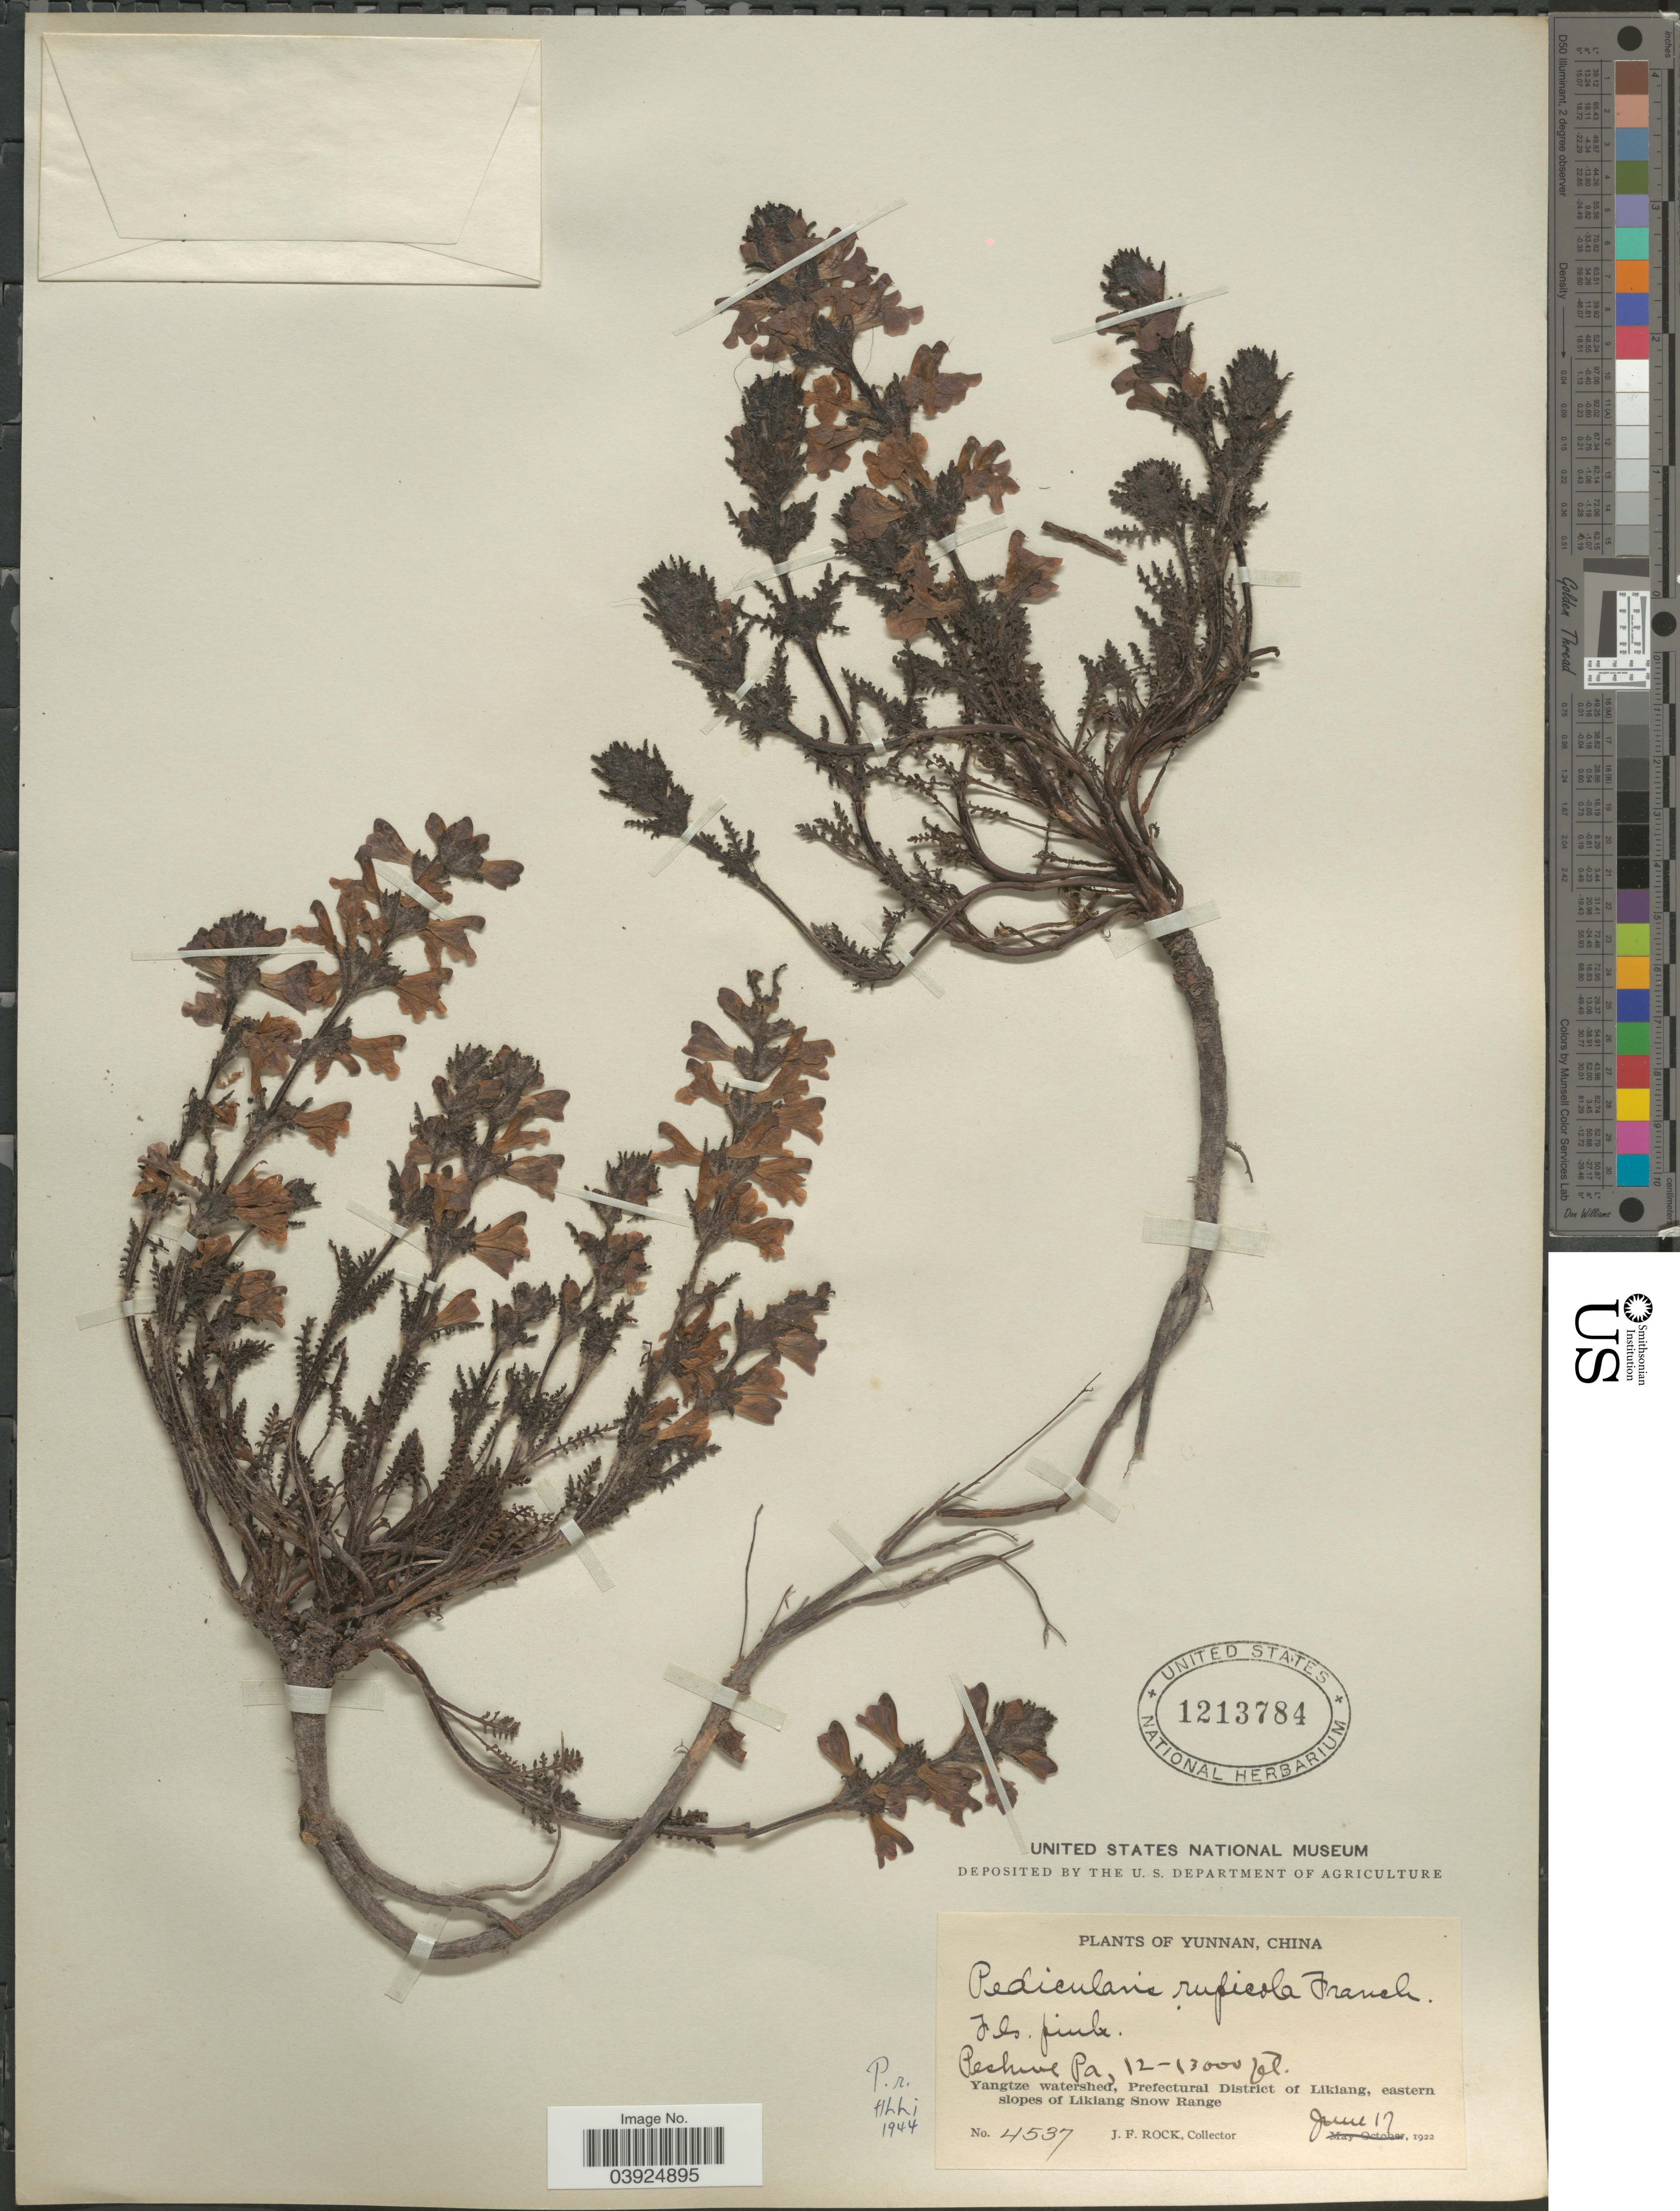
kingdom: Plantae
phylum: Tracheophyta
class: Magnoliopsida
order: Lamiales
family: Orobanchaceae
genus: Pedicularis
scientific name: Pedicularis rupicola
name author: Franch. ex Maxim.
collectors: J. Rock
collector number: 4537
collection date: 1922-06-17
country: China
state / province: Yunnan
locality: Peshwe Pa. Yangtze watershed, Prefectural District of Likiang, eastern slope of Likiang Snow Range.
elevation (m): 3658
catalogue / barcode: US 1213784